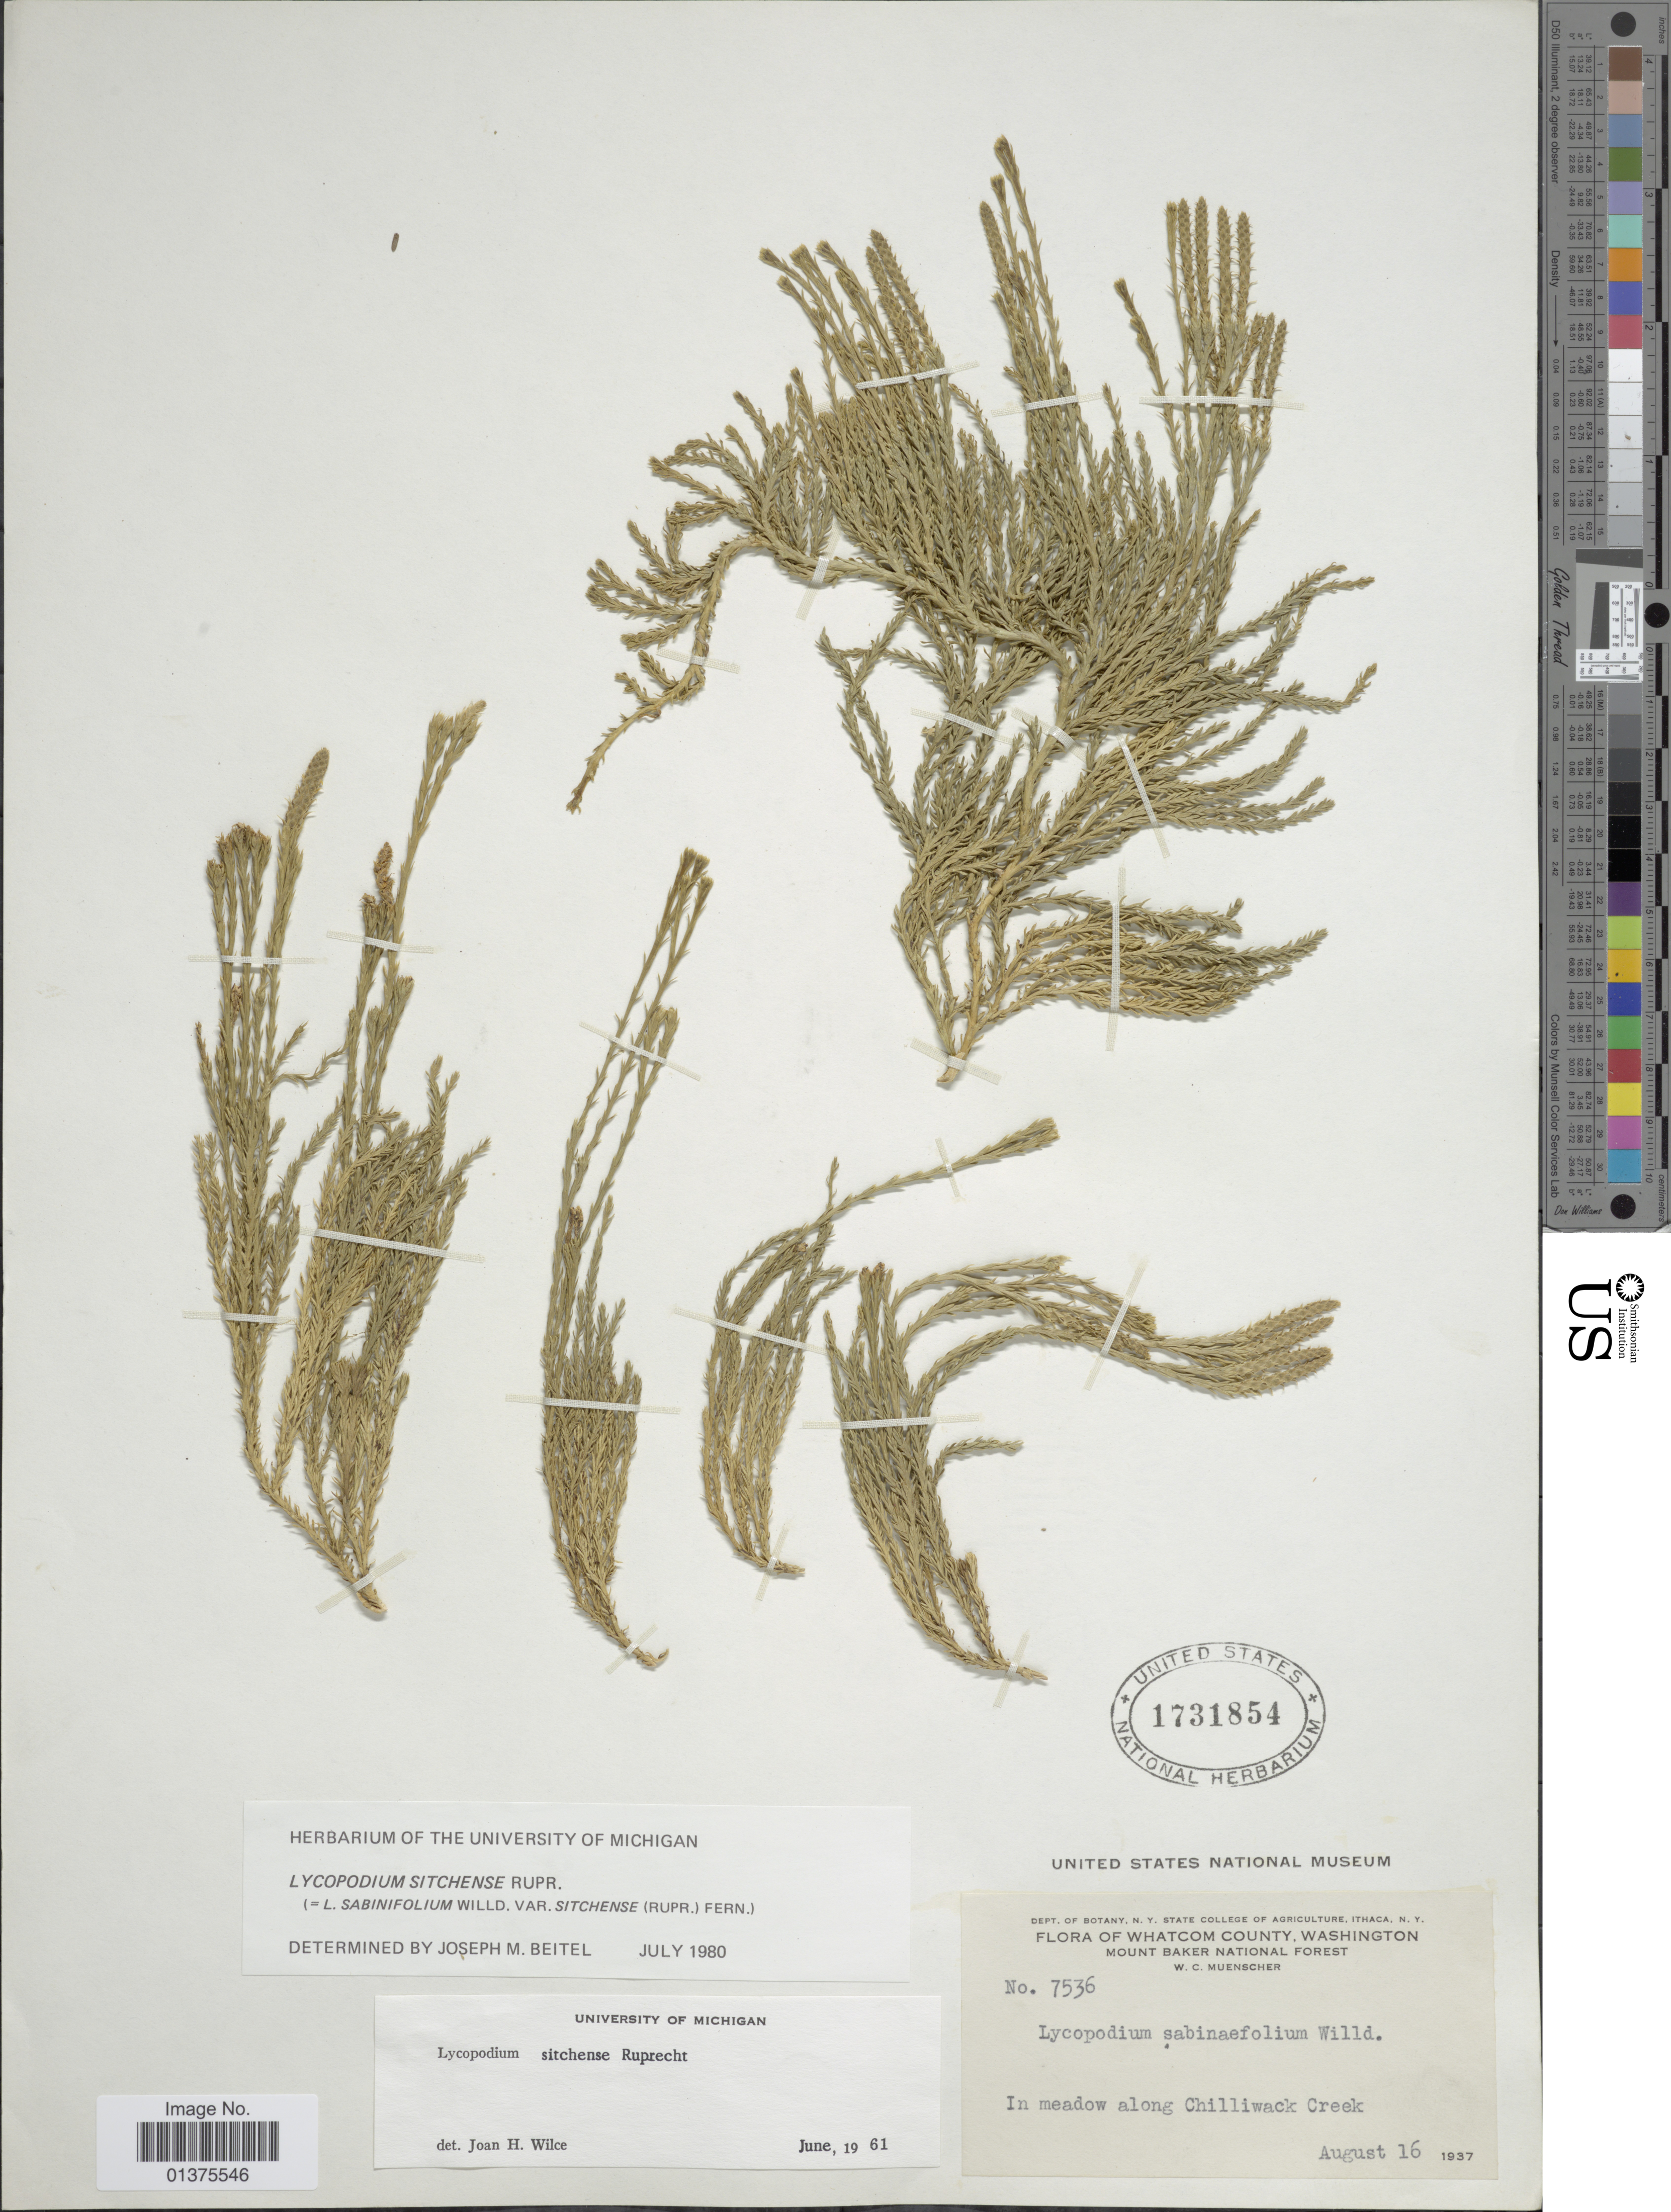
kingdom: Plantae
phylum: Tracheophyta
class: Lycopodiopsida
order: Lycopodiales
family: Lycopodiaceae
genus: Diphasiastrum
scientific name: Diphasiastrum sitchense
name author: (Rupr.) Holub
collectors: W. Muenscher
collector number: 7536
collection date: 1937-08-16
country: United States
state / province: Washington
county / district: Whatcom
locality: Whatcom County, Mount Baker National Forest, in meadow along Chilliwack Creek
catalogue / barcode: US 1731854